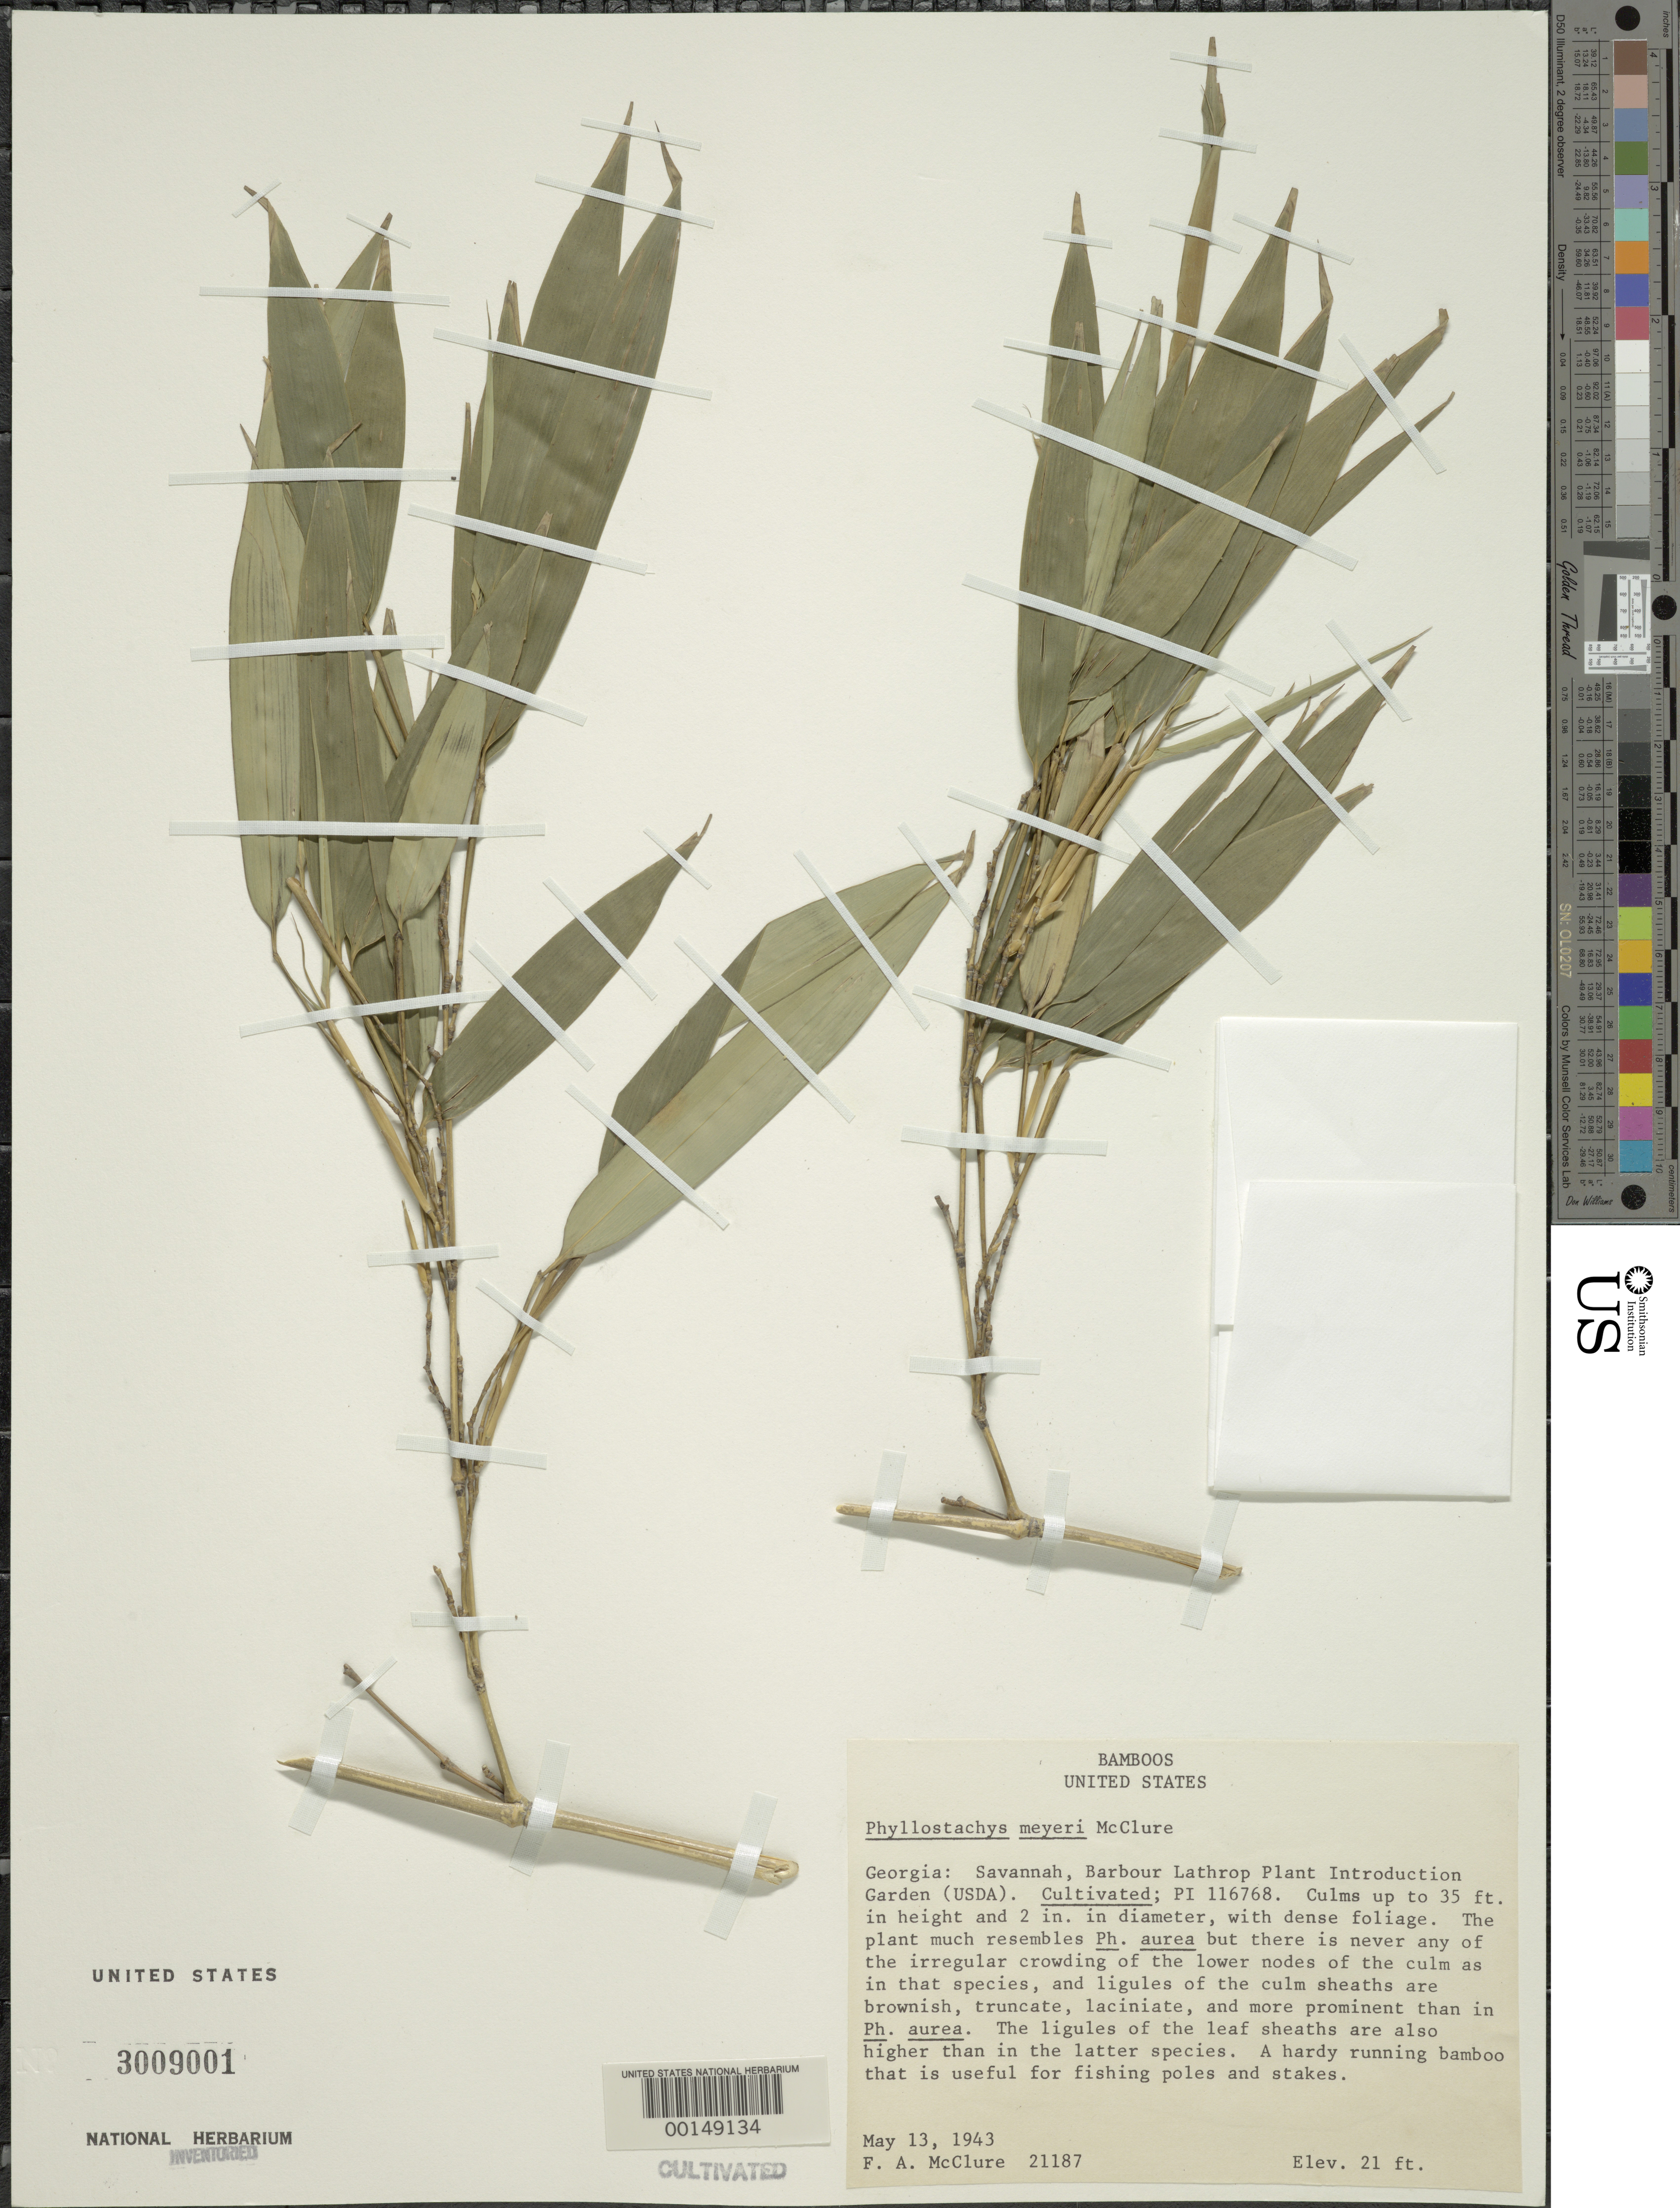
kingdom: Plantae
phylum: Tracheophyta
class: Liliopsida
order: Poales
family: Poaceae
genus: Phyllostachys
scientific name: Phyllostachys meyeri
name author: McClure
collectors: F. A. McClure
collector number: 21187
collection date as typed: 13 May 1943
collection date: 1943-05-13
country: United States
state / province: Georgia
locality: Savannah, barbour lathrop p.i. garden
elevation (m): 6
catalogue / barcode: US 3009001